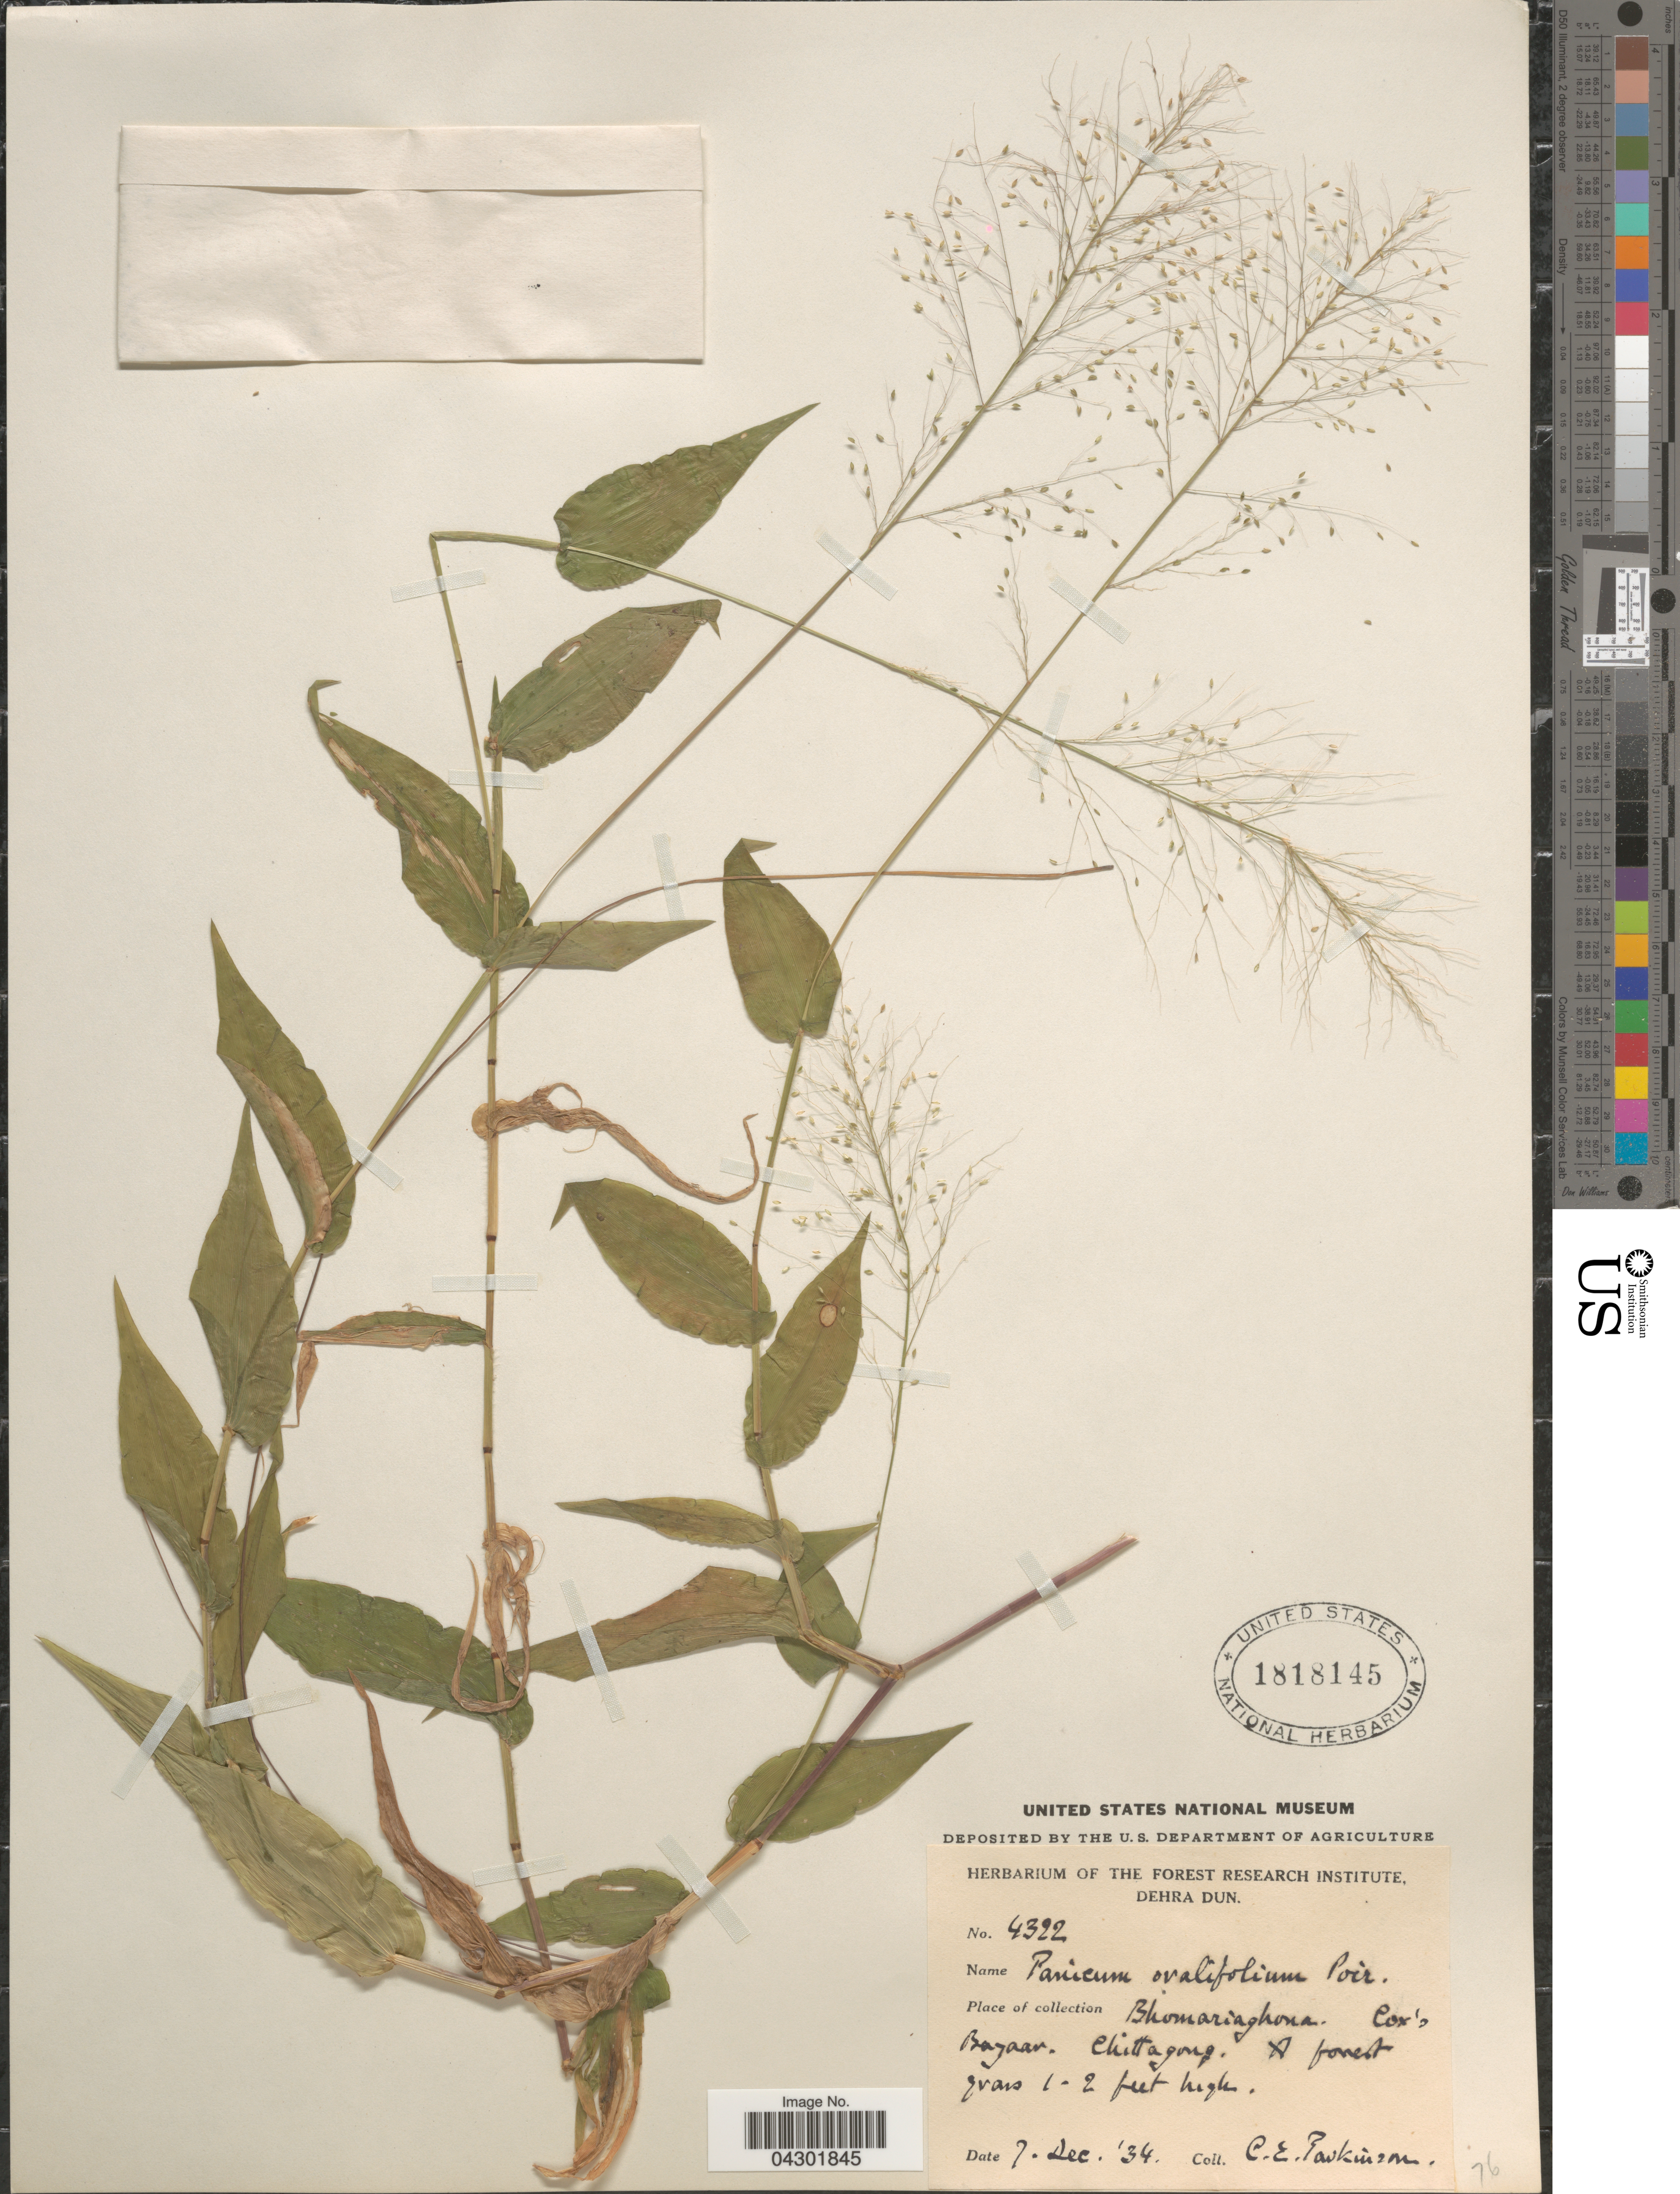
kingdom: Plantae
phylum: Tracheophyta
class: Liliopsida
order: Poales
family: Poaceae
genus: Panicum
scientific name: Panicum brevifolium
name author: L.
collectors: C. E. Parkinson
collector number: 4322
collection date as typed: Transcribed d/m/y: 7/12/34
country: Bangladesh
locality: Bhomariaghona. Cox's Bazaar. Chittagong.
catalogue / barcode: US 1818145